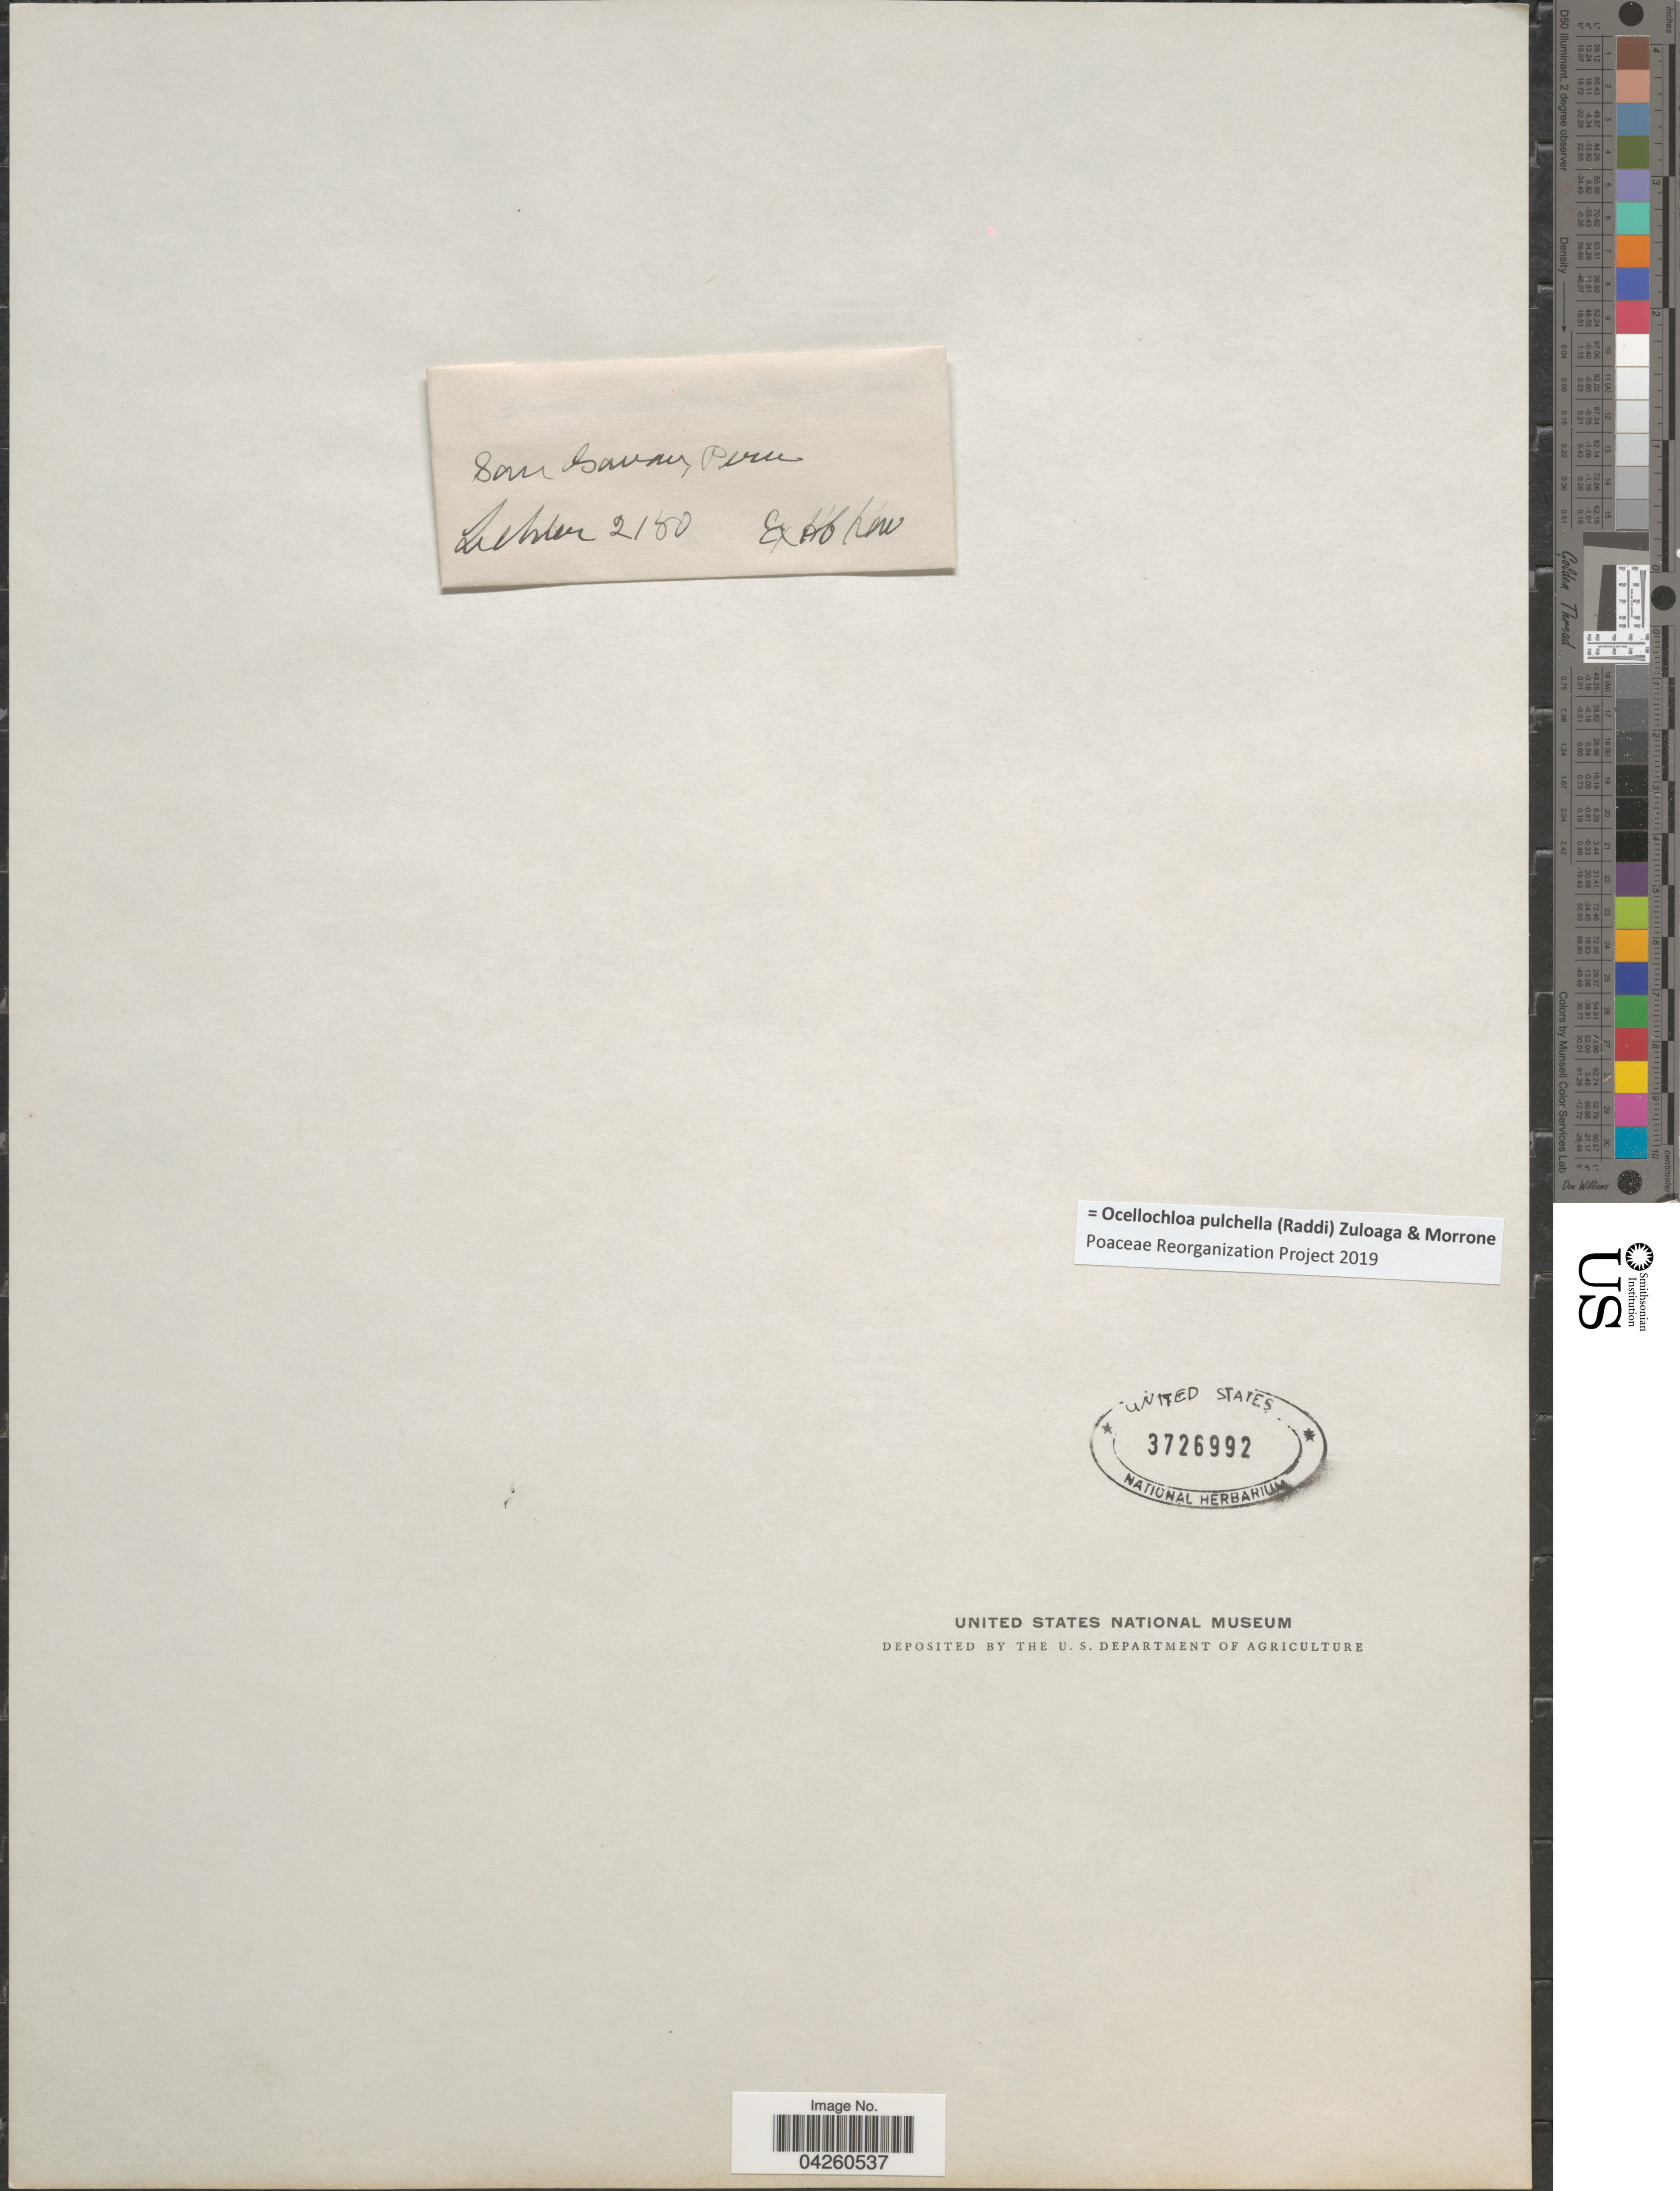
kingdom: Plantae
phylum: Tracheophyta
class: Liliopsida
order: Poales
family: Poaceae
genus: Ocellochloa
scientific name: Ocellochloa pulchella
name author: (Raddi) Zuloaga & Morrone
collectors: Zehntner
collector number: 2180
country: Peru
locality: San Gavan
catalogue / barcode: US 3726992